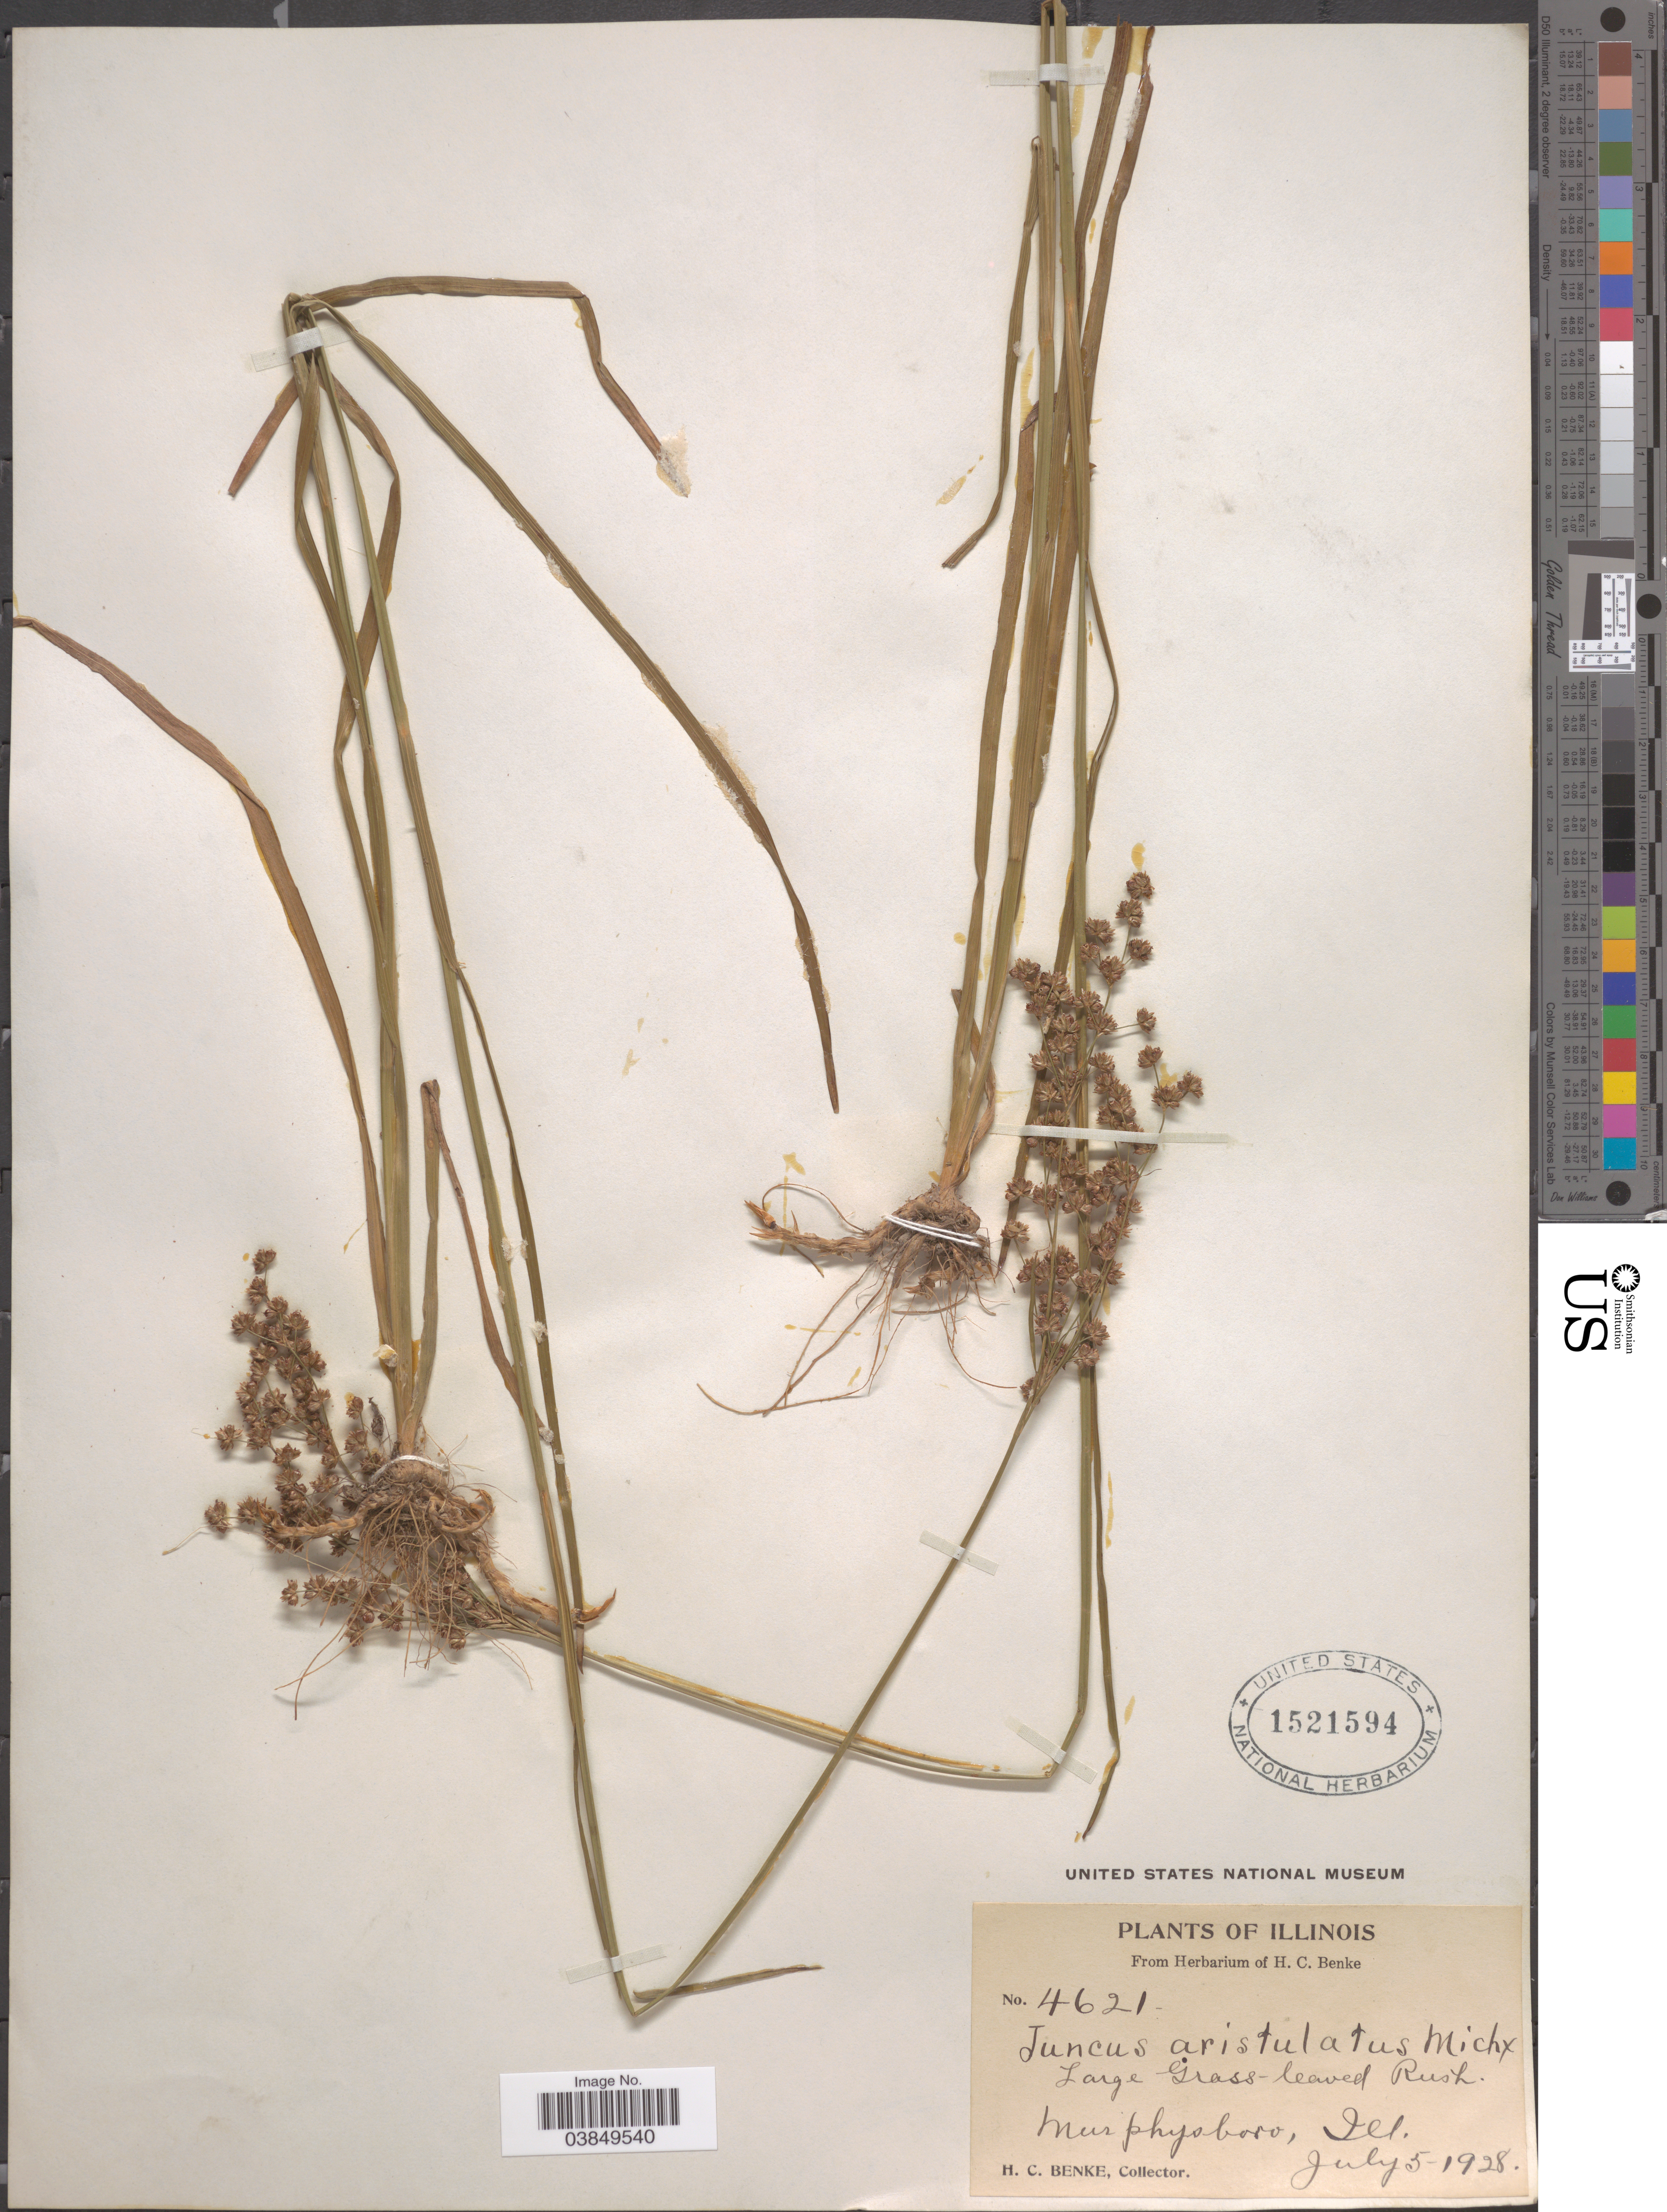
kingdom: Plantae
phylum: Tracheophyta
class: Liliopsida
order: Poales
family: Juncaceae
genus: Juncus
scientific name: Juncus aristulatus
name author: Michx.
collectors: H. Benke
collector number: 4621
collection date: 1928-07-05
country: United States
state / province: Illinois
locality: Murphysboro.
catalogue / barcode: US 1521594